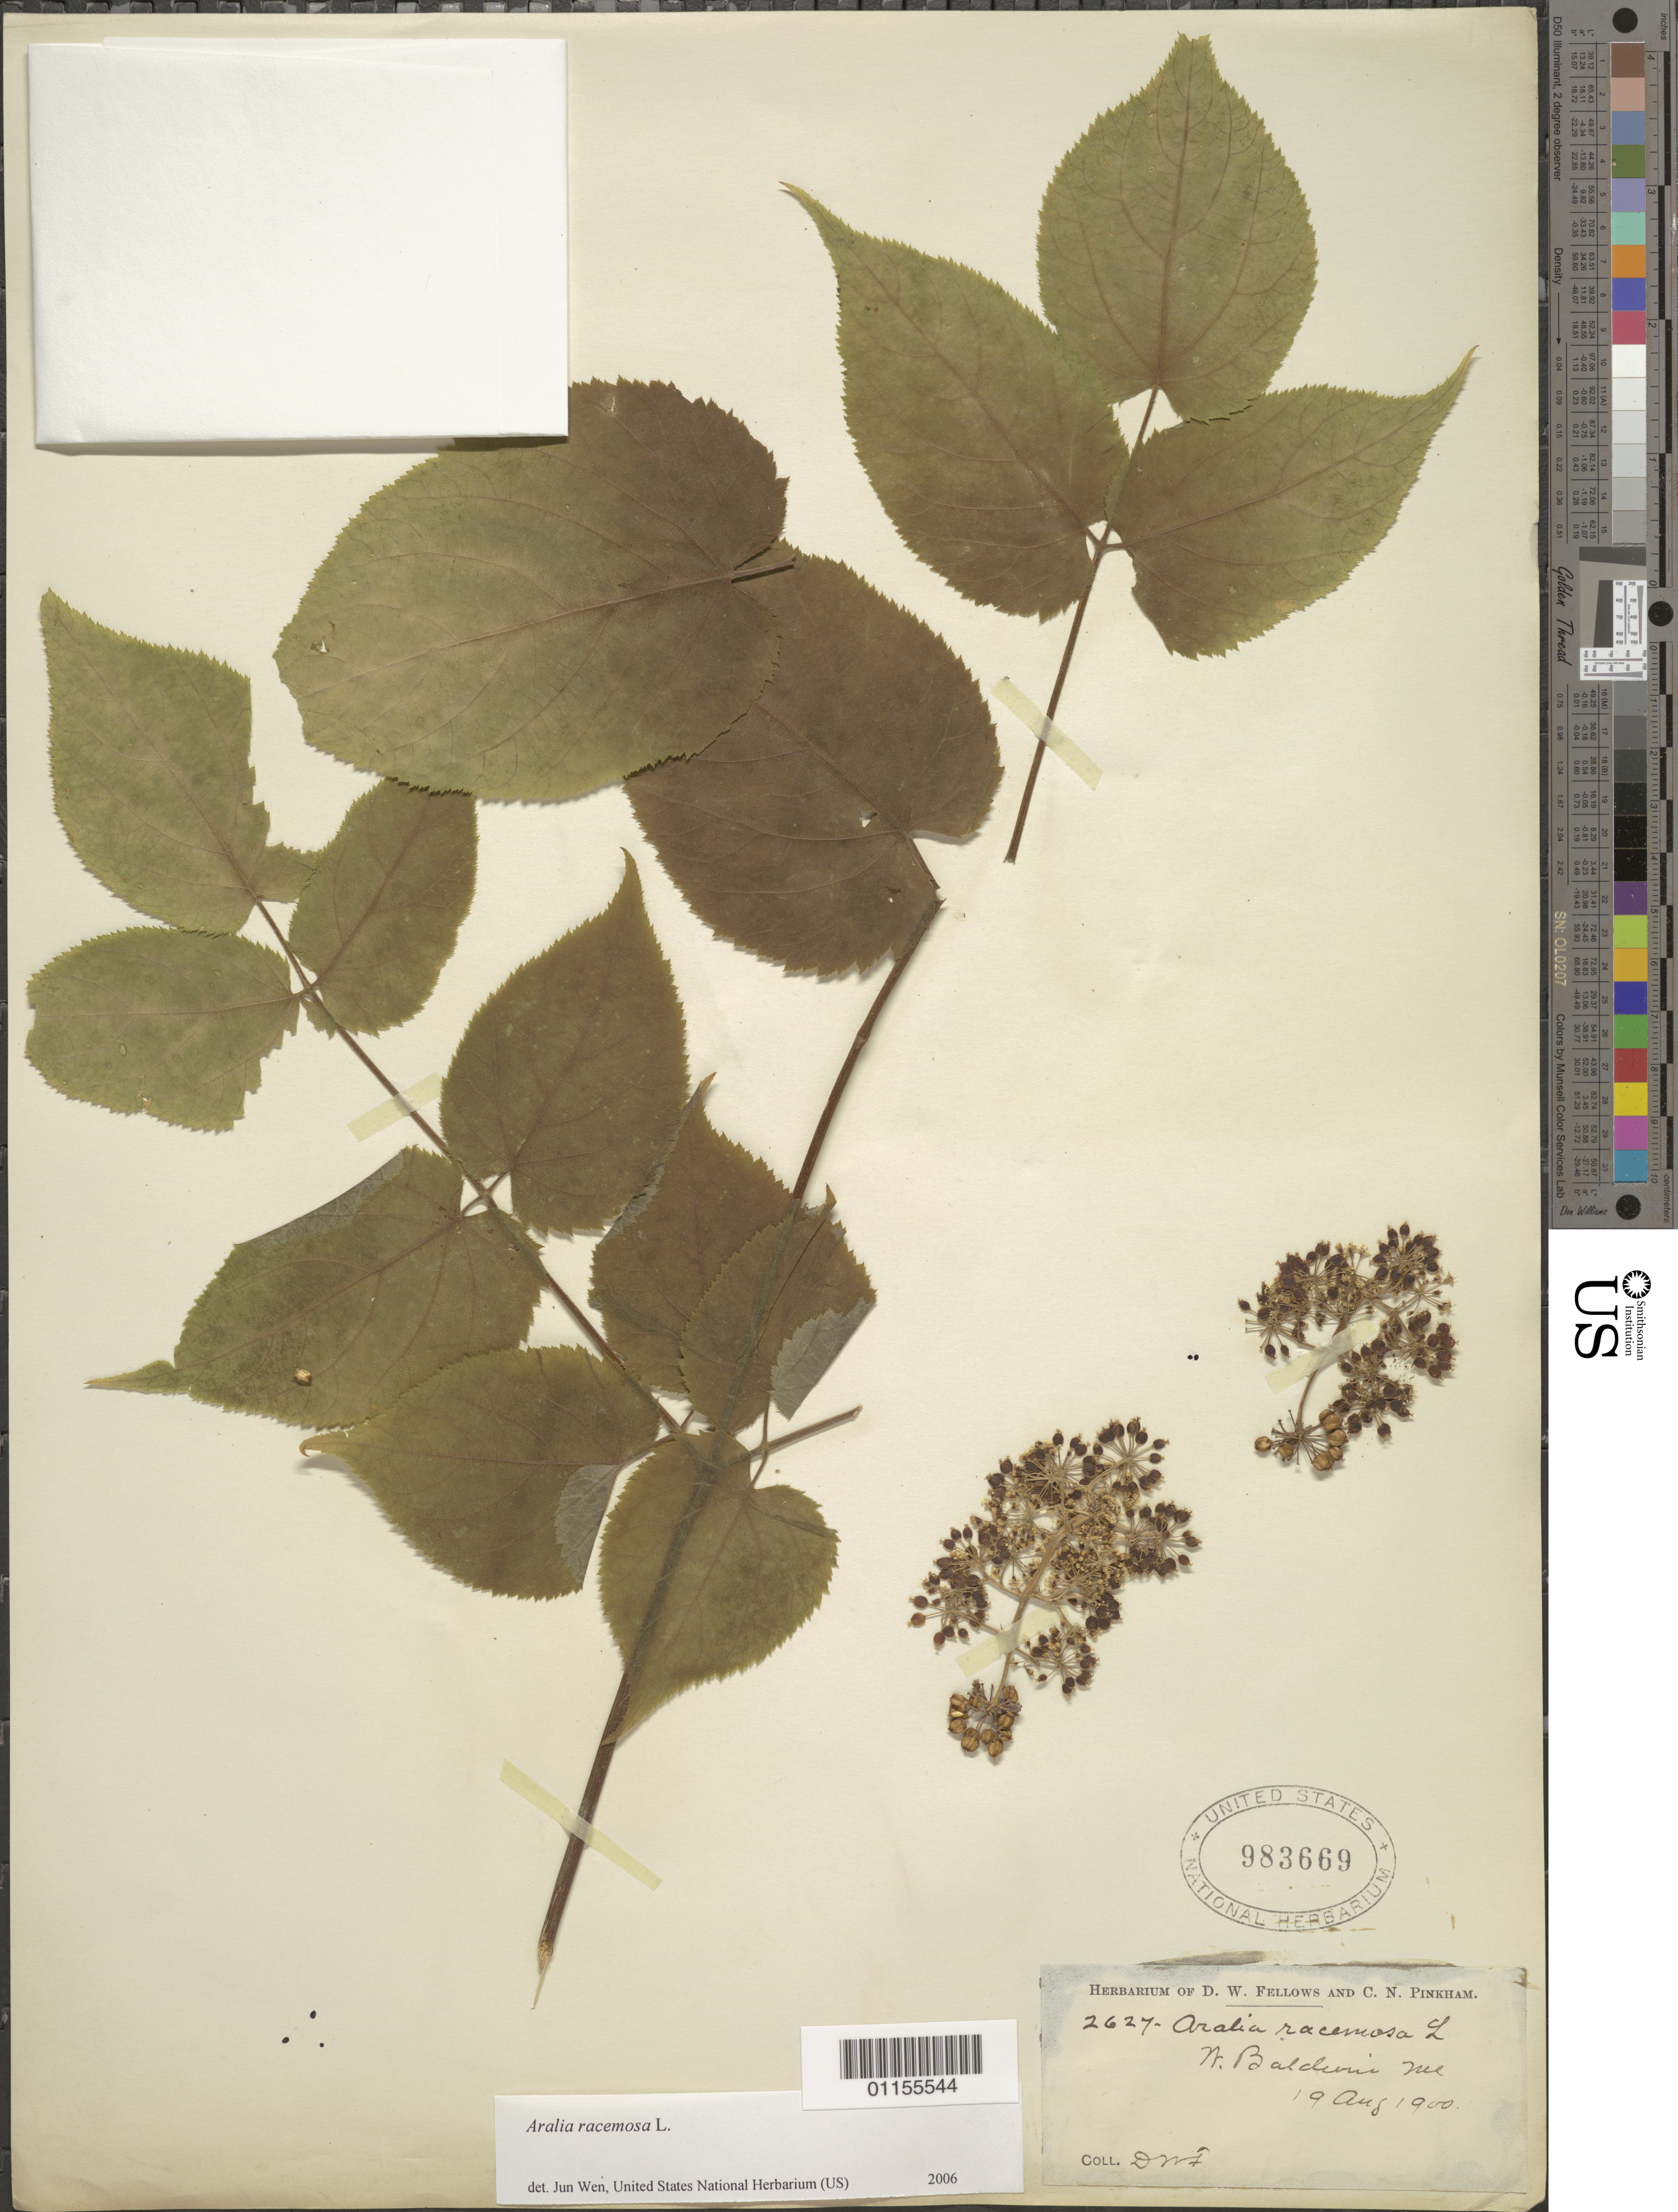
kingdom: Plantae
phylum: Tracheophyta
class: Magnoliopsida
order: Apiales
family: Araliaceae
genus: Aralia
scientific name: Aralia racemosa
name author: L.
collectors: D. W. Fellows & C. Pinkham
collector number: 2627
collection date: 1900-08-19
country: United States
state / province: Maine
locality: W Baldwin.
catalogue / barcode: US 983669